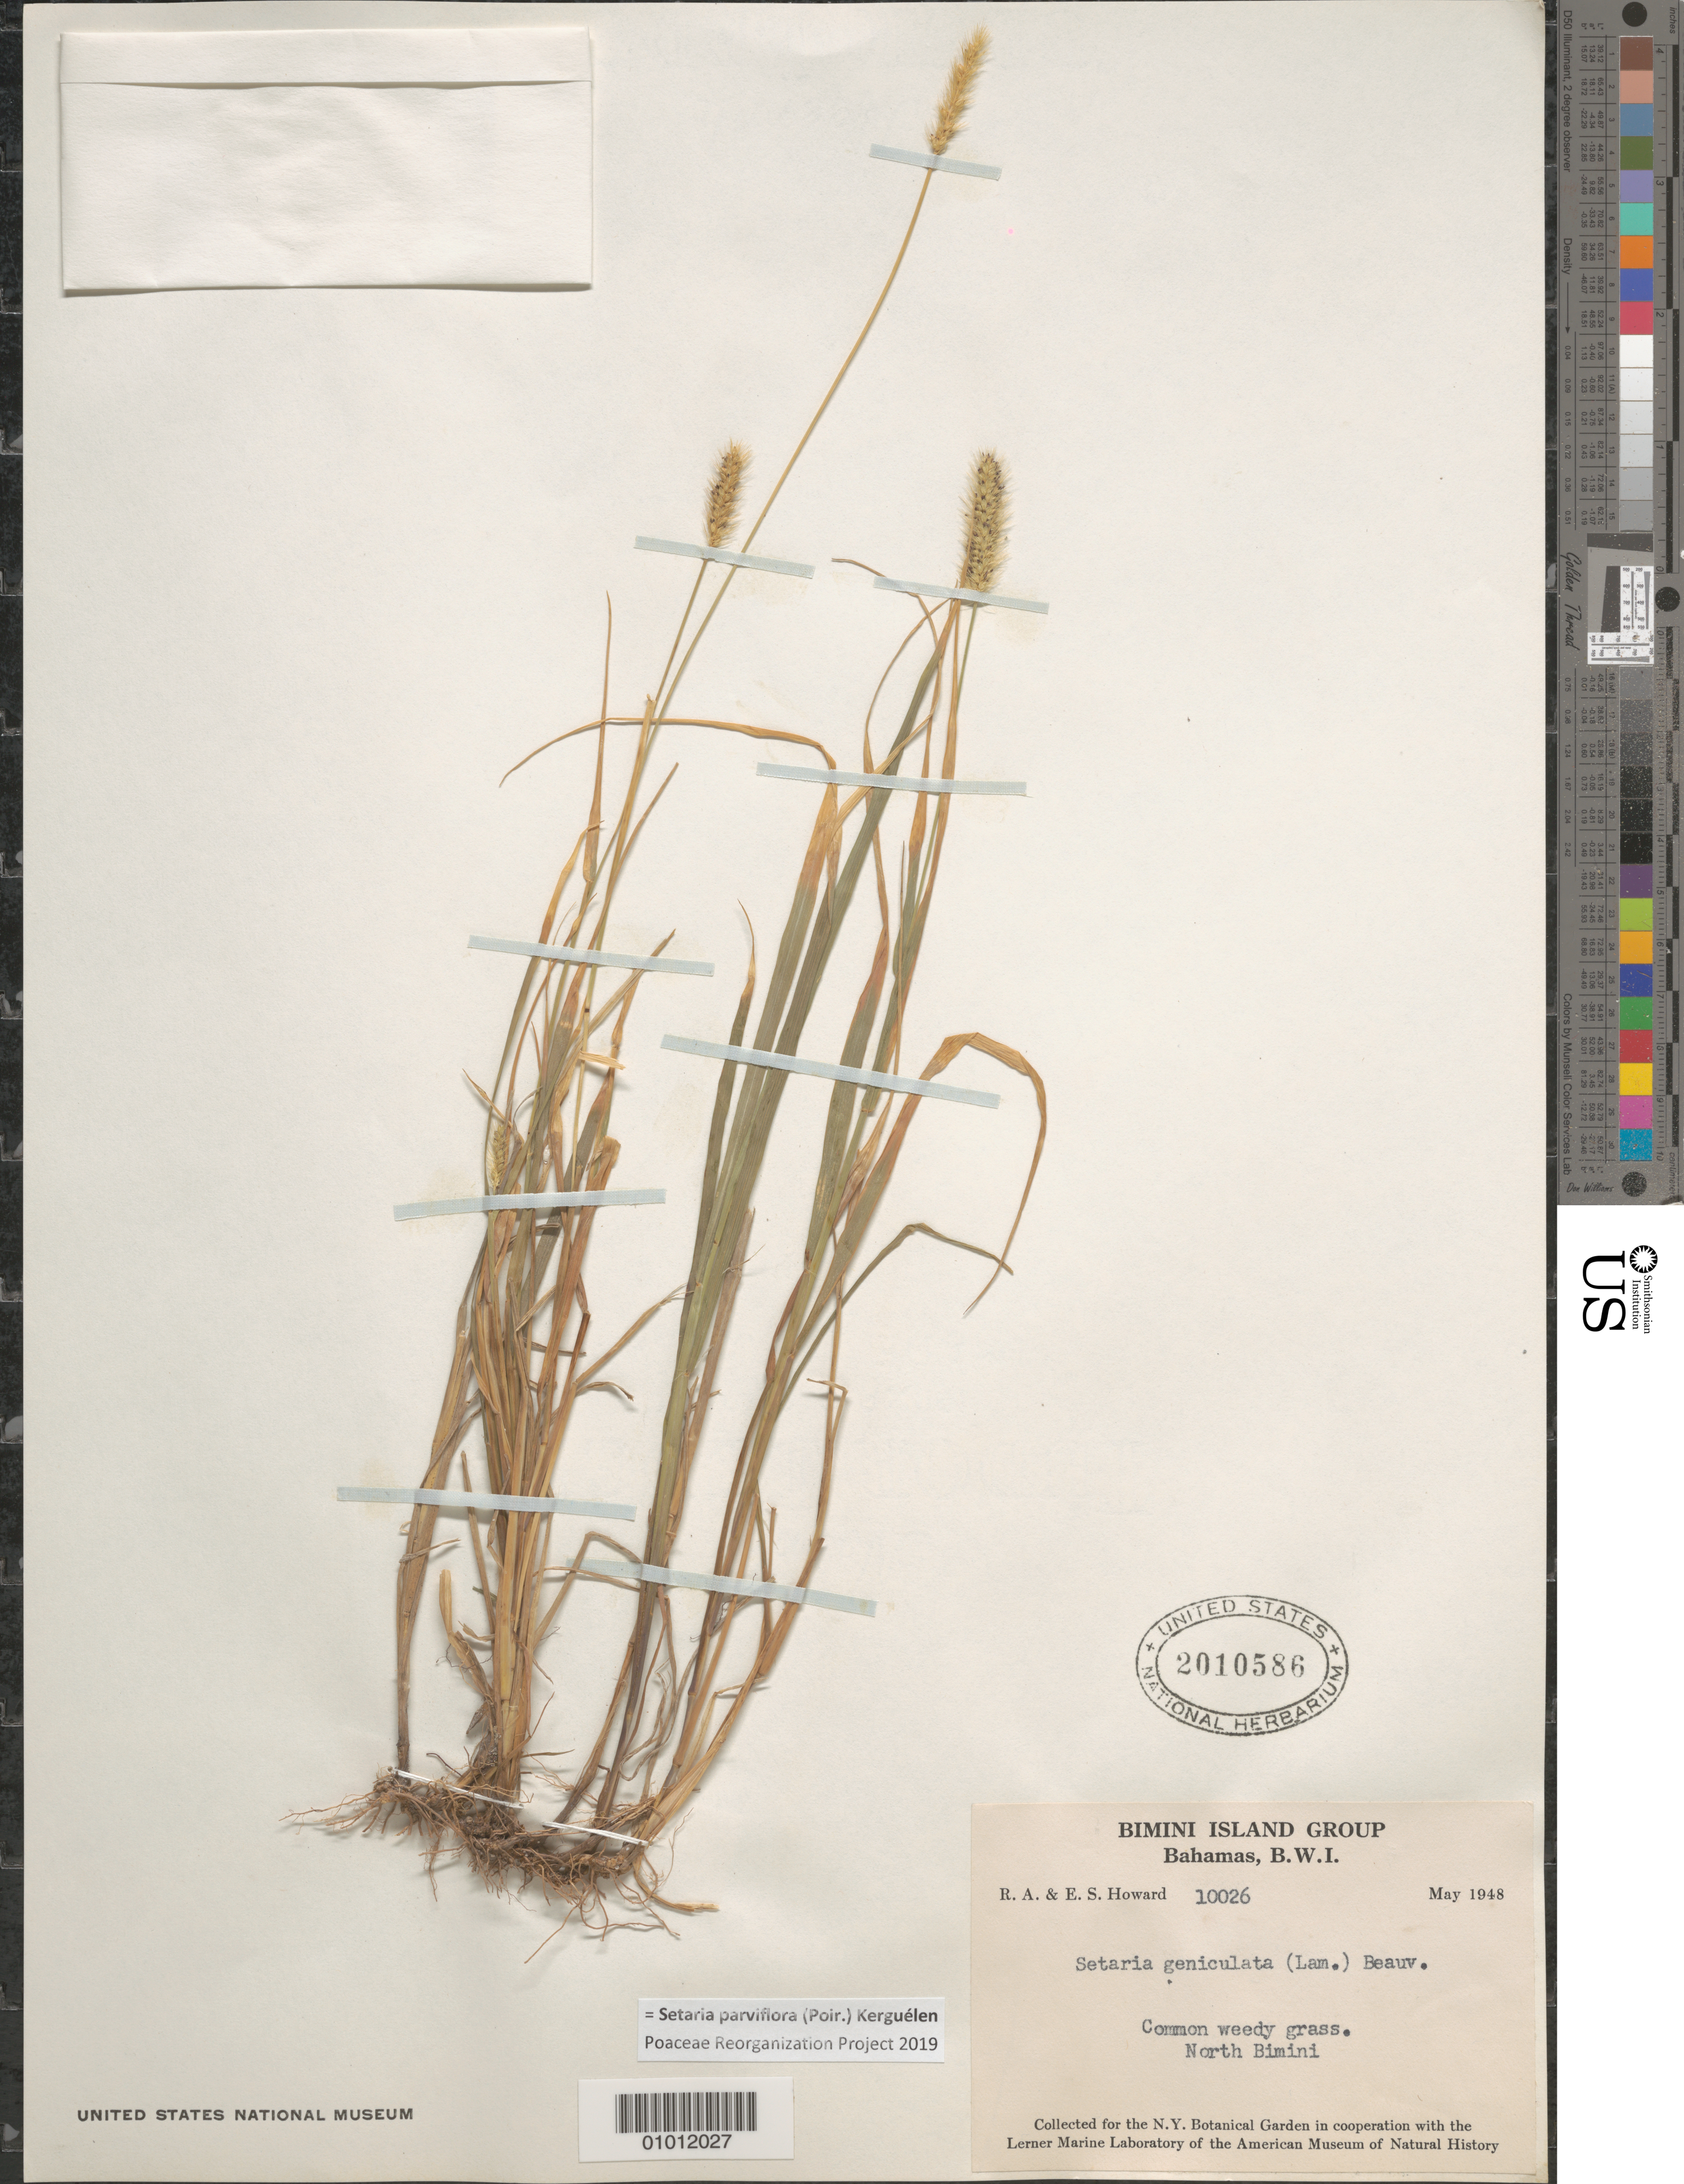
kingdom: Plantae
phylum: Tracheophyta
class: Liliopsida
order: Poales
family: Poaceae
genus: Setaria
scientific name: Setaria parviflora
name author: (Poir.) Kerguélen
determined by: Poaceae Reorganization Project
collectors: R. A. Howard & E. S. Howard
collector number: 10026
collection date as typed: May 1948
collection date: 1948-05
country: Bahamas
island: Bimini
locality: North Bimini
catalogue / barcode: US 2010586